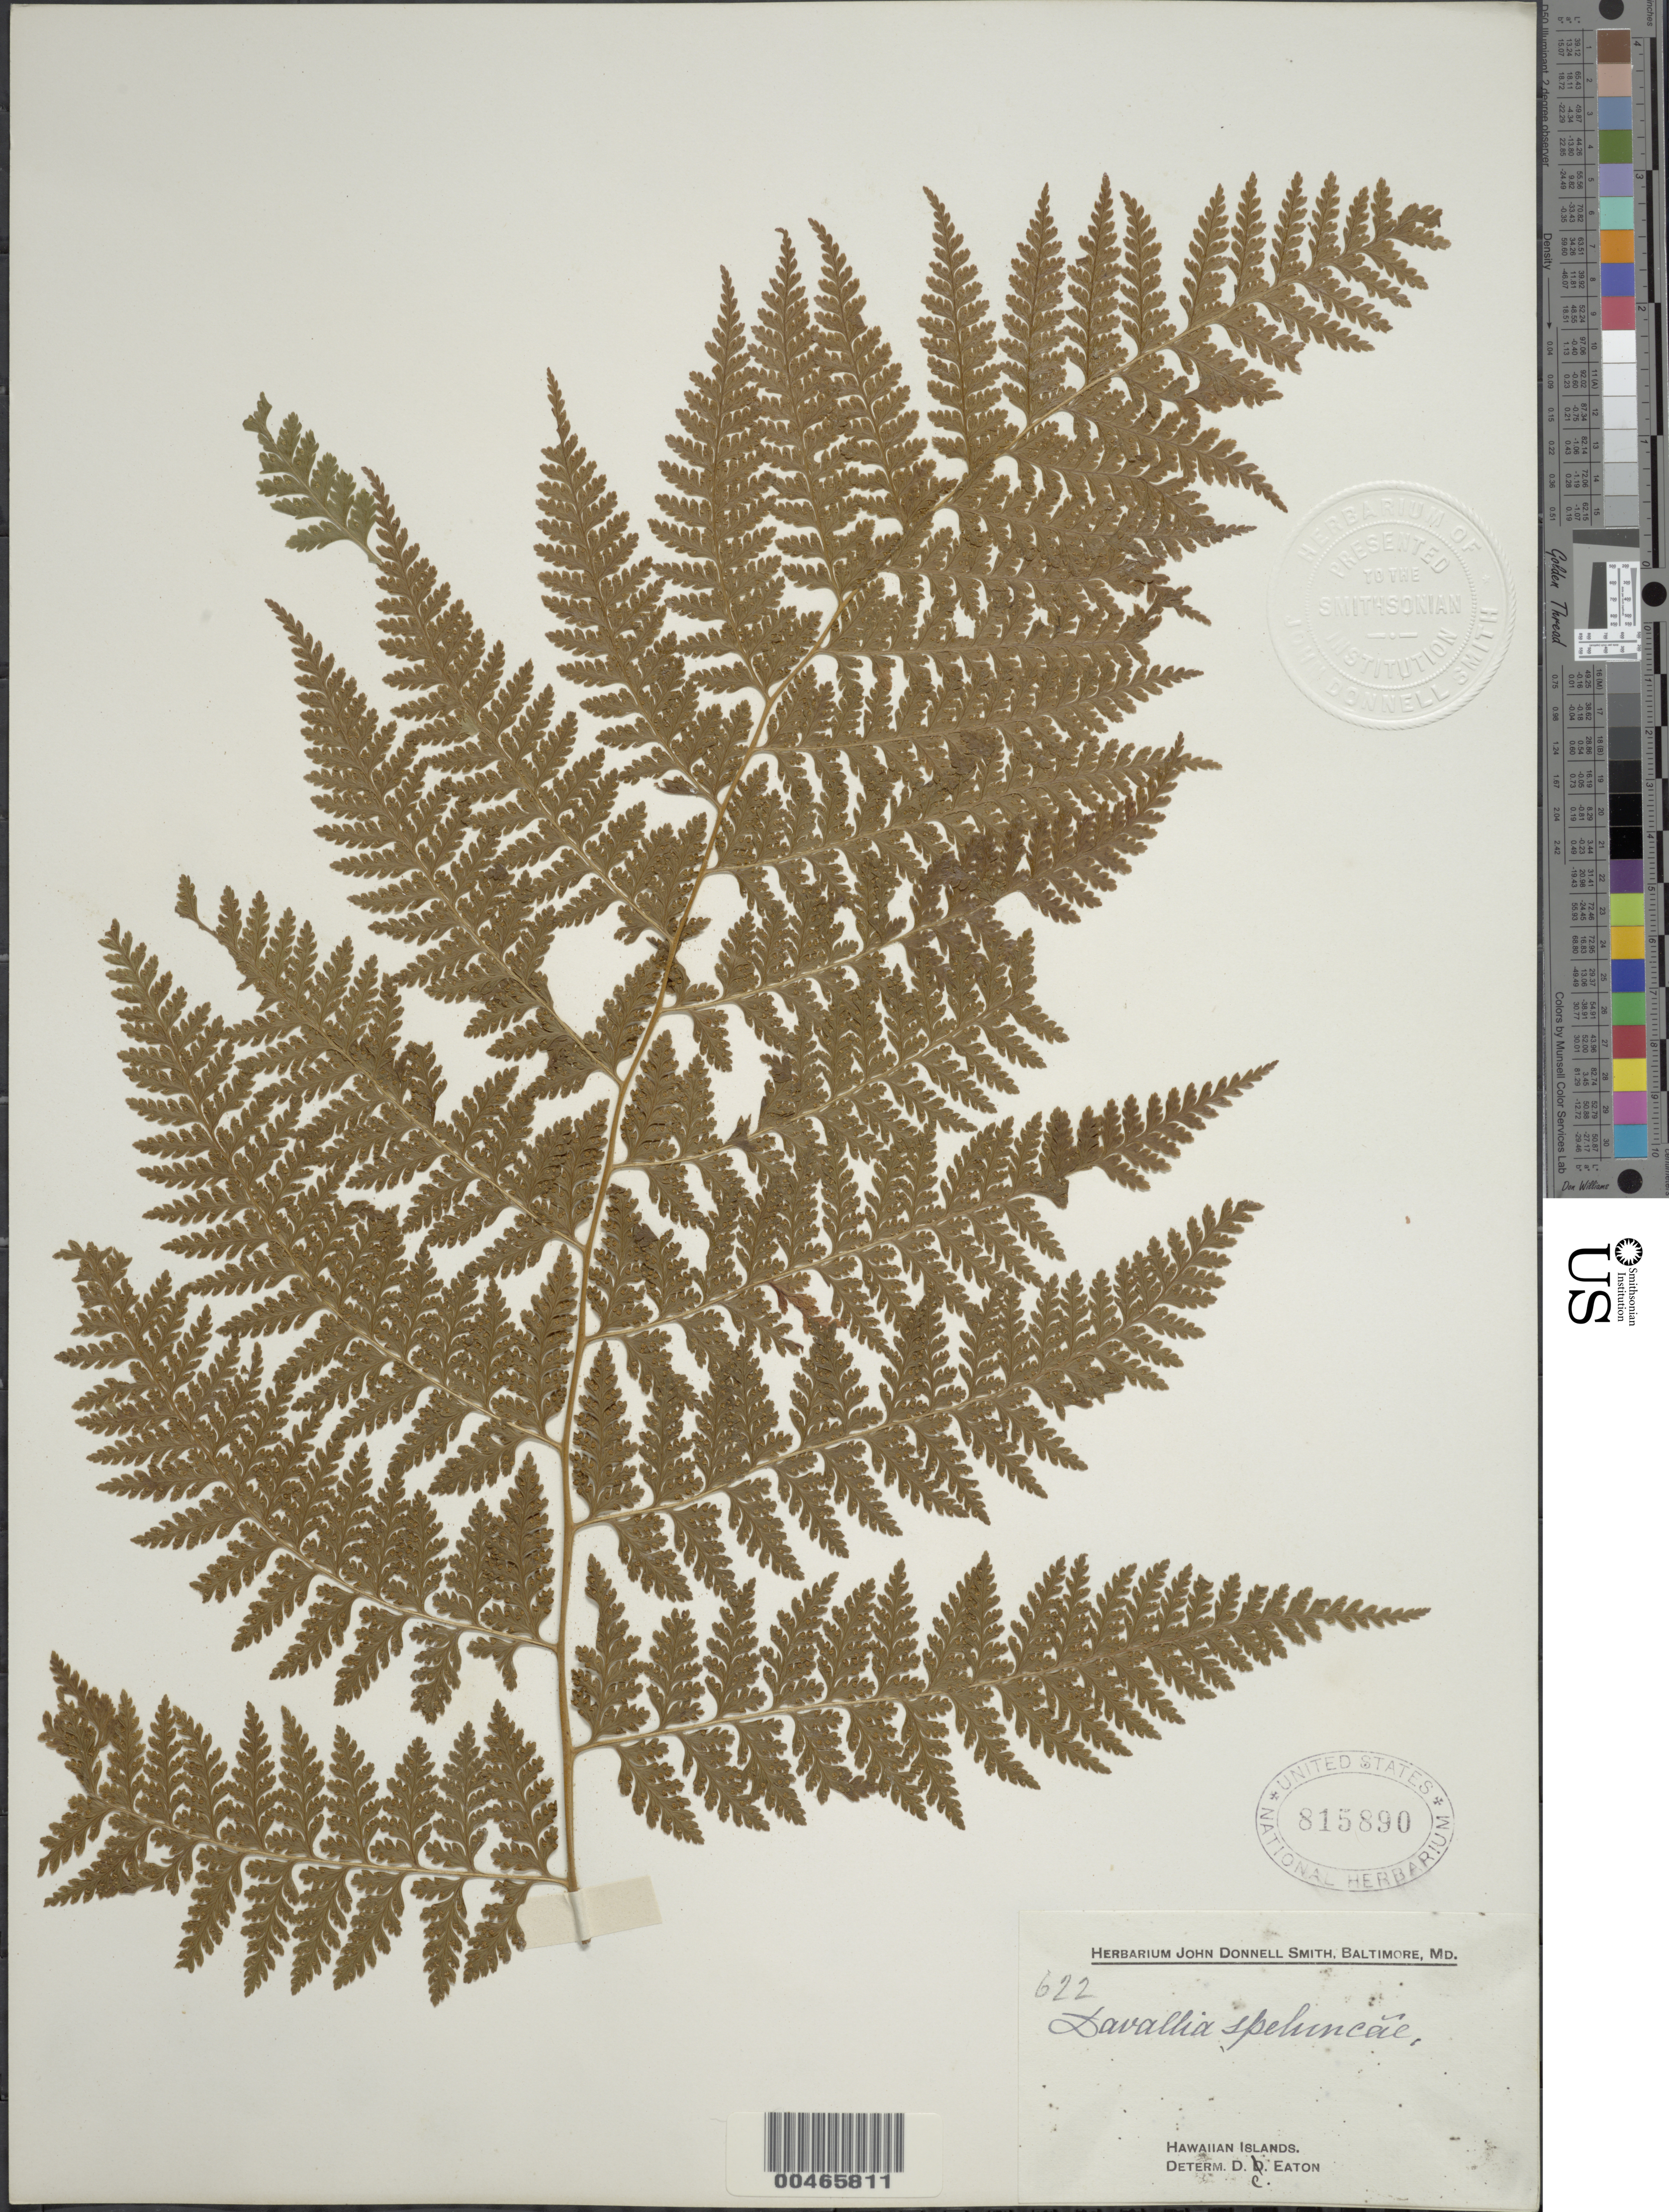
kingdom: Plantae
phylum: Tracheophyta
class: Polypodiopsida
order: Polypodiales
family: Dennstaedtiaceae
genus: Microlepia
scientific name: Microlepia speluncae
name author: (L.) T. Moore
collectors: J. Donnell Smith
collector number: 622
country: United States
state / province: Hawaii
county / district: Hawaii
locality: Hawaiian Islands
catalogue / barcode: US 815890